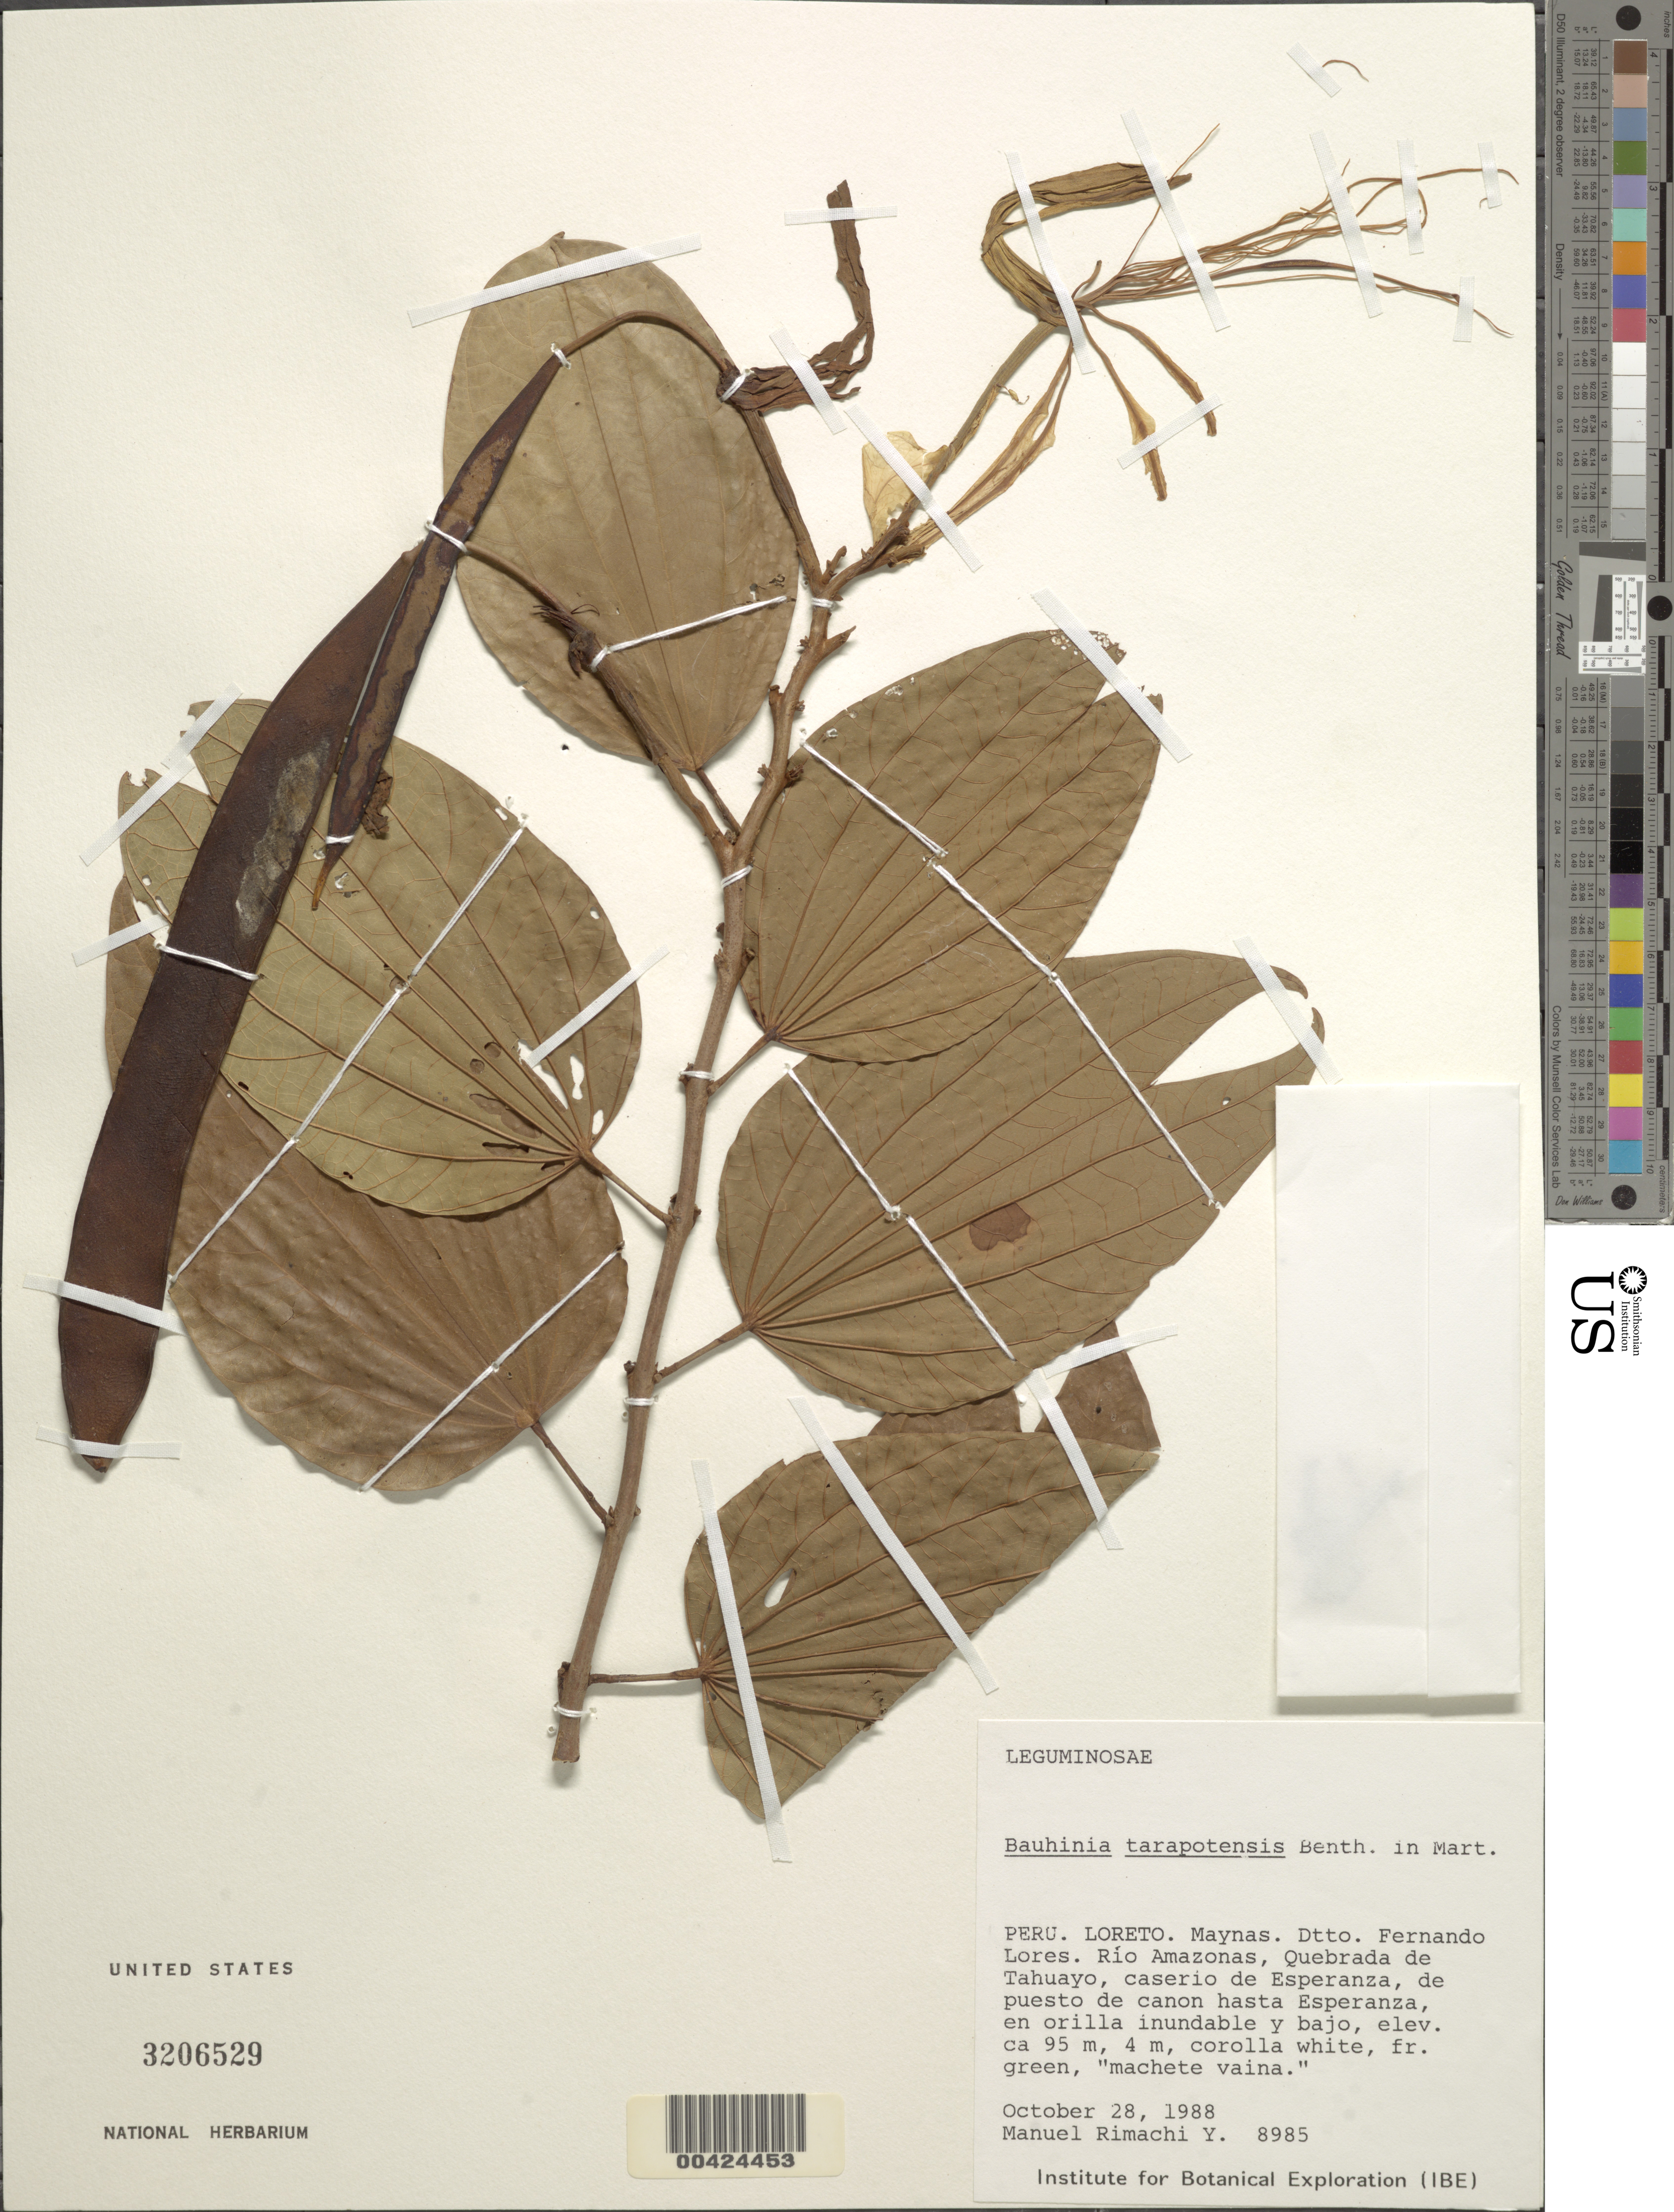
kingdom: Plantae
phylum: Tracheophyta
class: Magnoliopsida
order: Fabales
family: Fabaceae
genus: Bauhinia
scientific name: Bauhinia tarapotensis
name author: Benth.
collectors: M. Rimachi Y.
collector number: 8985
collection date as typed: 28 Oct 1988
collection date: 1988-10-28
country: Peru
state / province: Loreto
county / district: Maynas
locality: Fernando lores; rio amazonas; quebrada de tahuayo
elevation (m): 95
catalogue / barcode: US 3206529